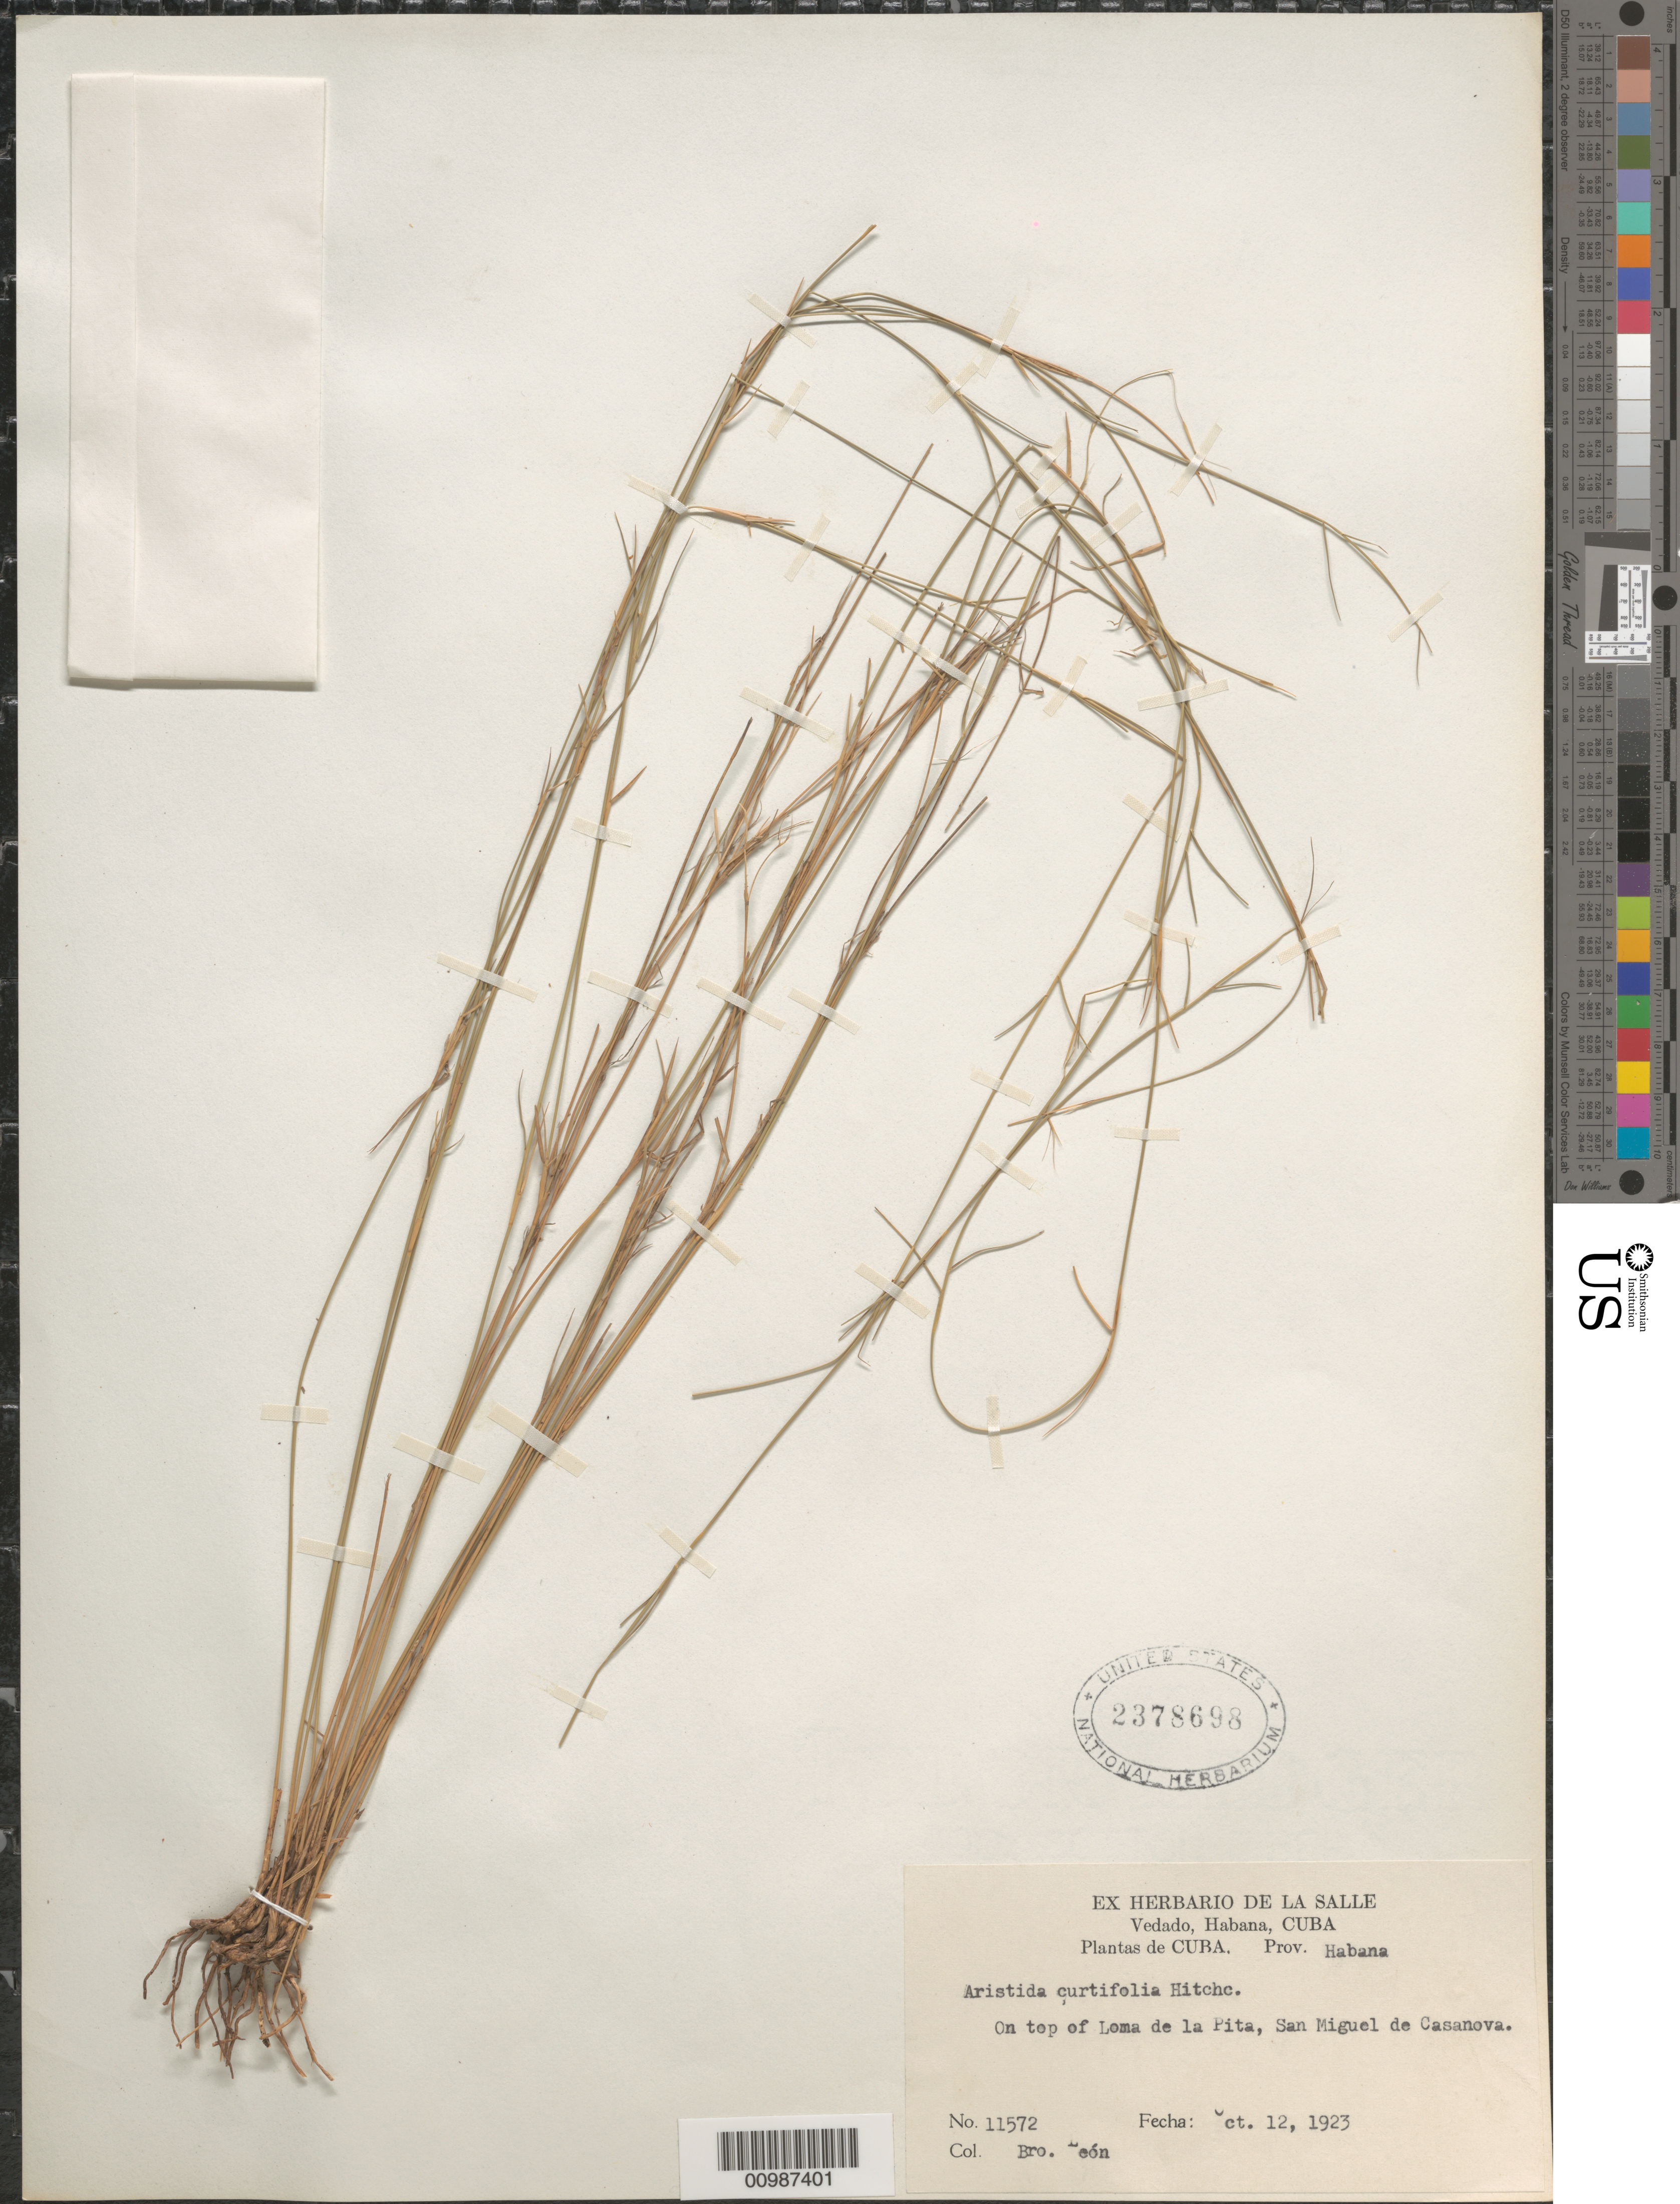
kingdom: Plantae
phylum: Tracheophyta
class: Liliopsida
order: Poales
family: Poaceae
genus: Aristida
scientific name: Aristida curtifolia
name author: Hitchc.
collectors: Bro. León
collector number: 11572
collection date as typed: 12 Oct 1923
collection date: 1923-10-12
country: Cuba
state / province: La Habana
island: Cuba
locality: Loma de la Pita, San Miguel de Casanova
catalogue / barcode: US 2378698